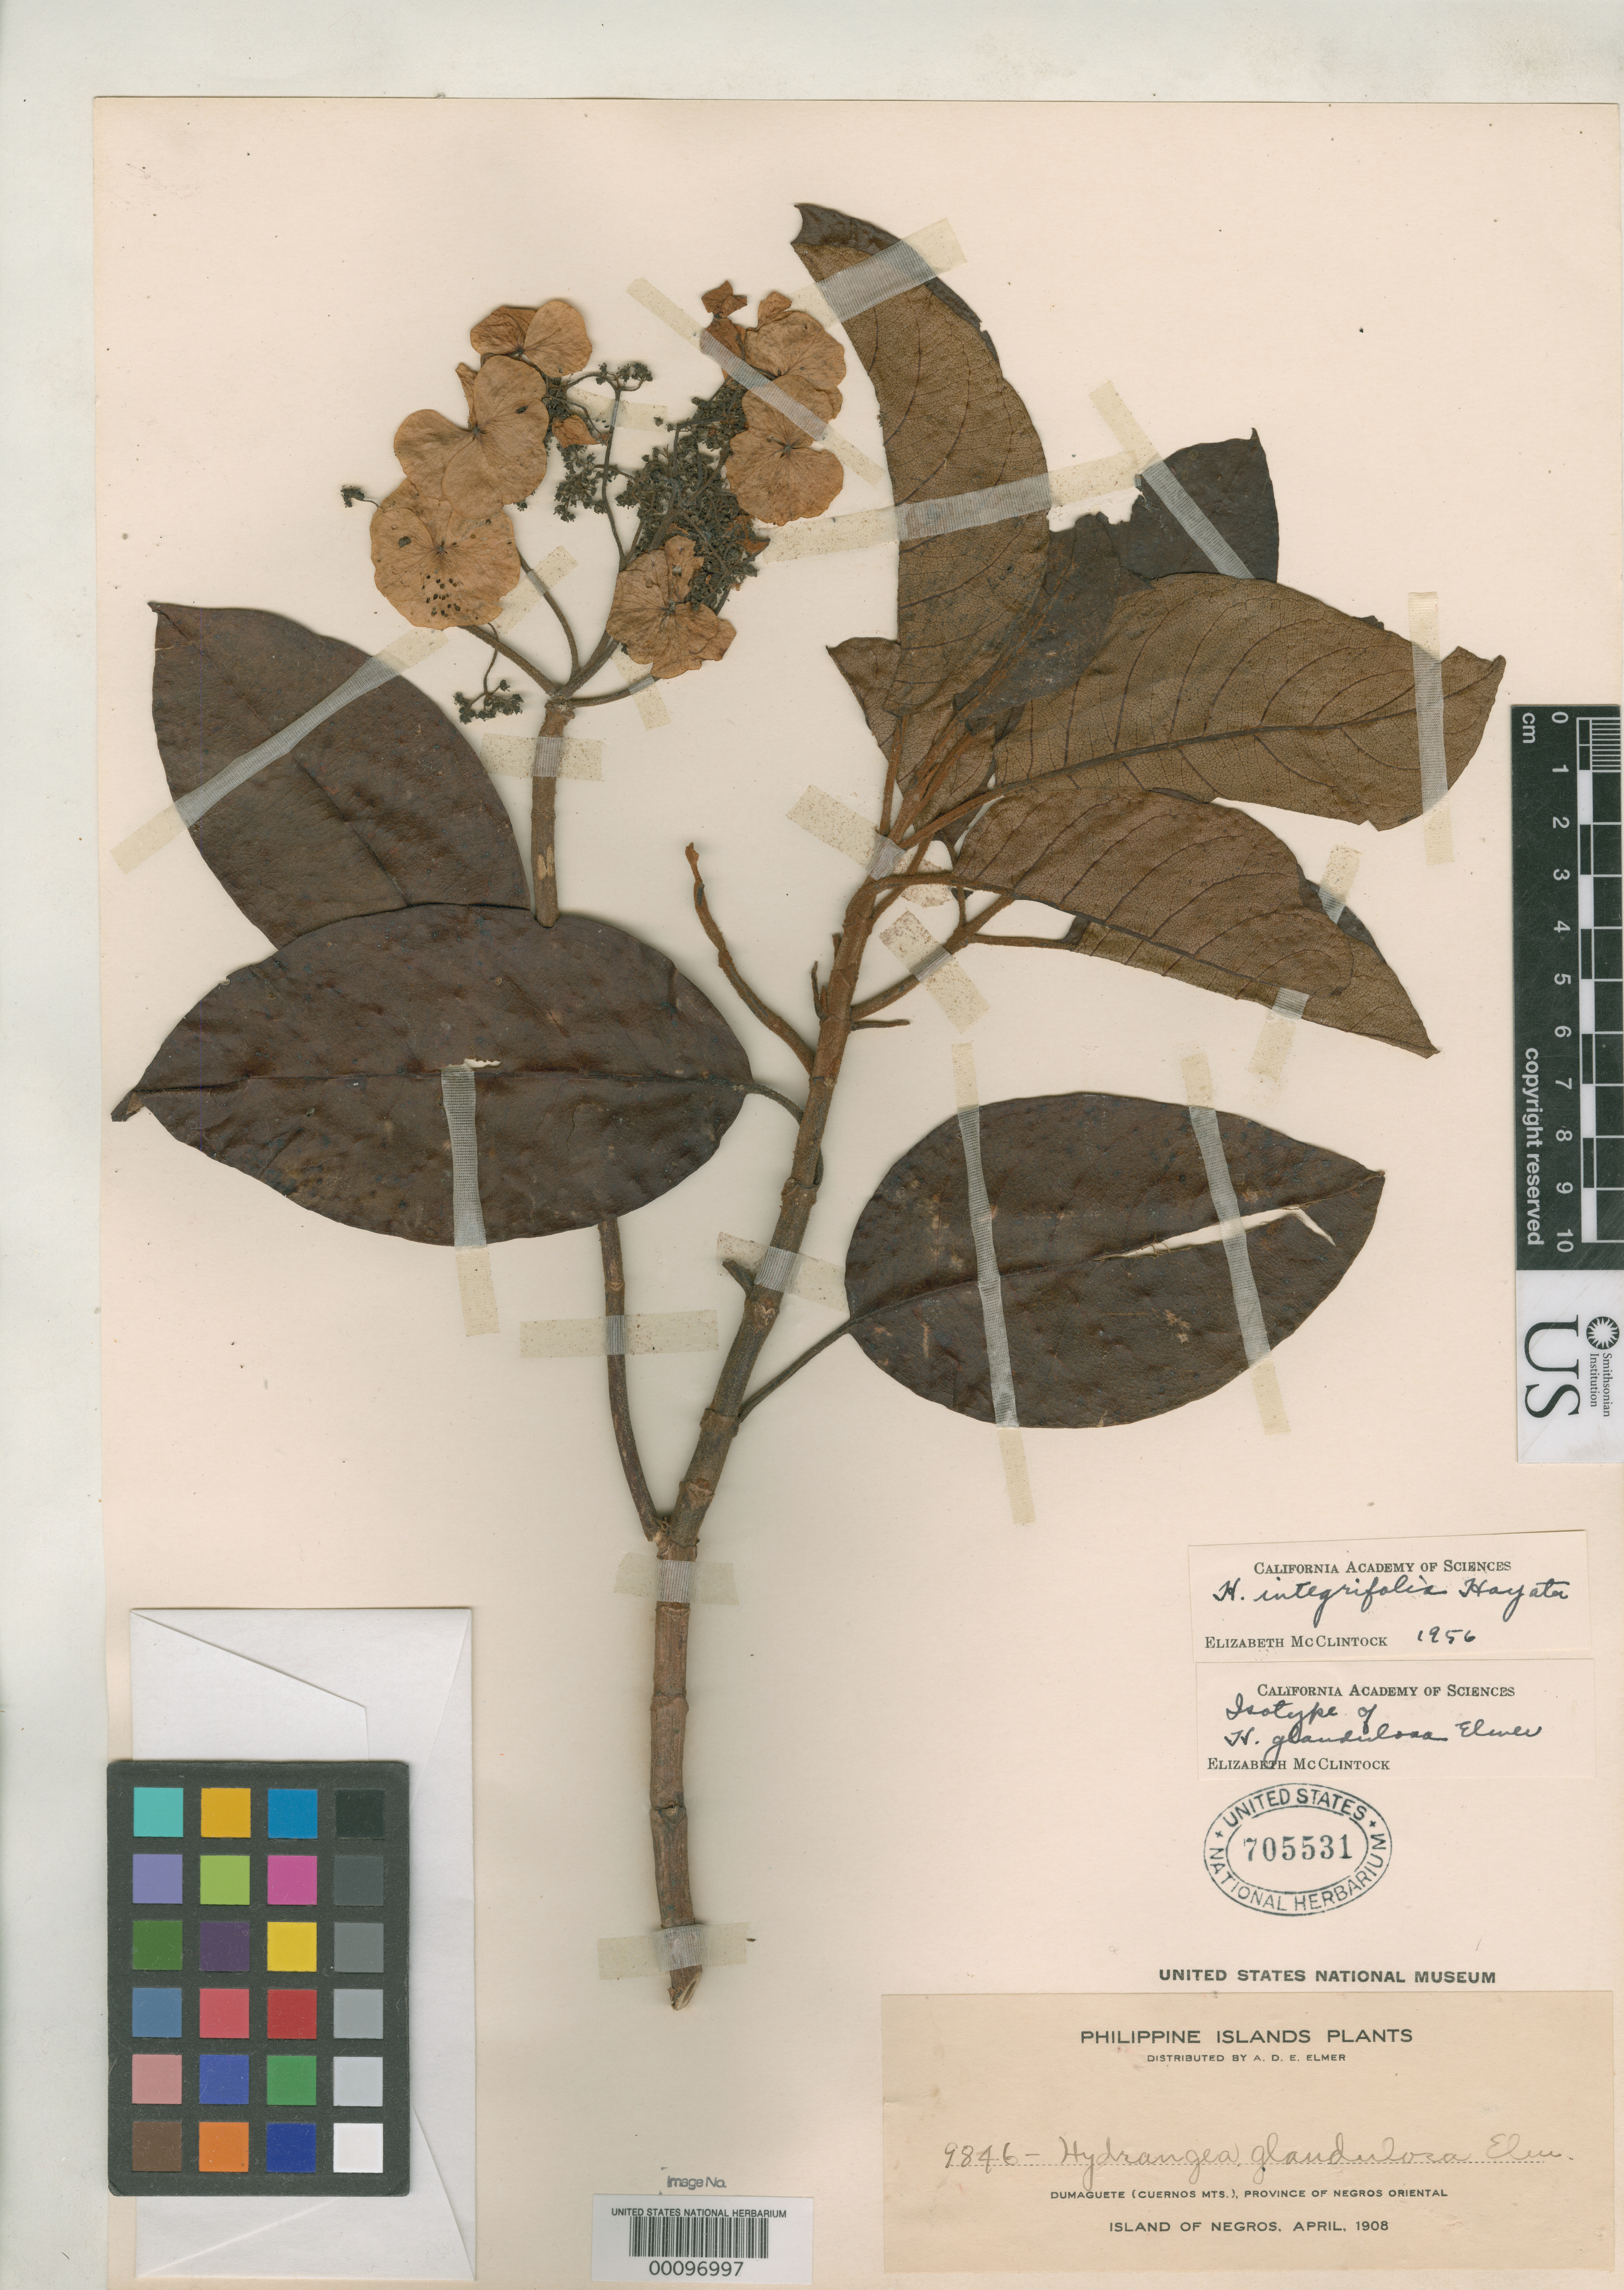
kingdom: Plantae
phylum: Tracheophyta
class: Magnoliopsida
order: Cornales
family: Hydrangeaceae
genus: Hydrangea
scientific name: Hydrangea glandulosa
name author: Elmer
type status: Isotype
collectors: A. D. E. Elmer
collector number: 9846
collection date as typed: Apr 1908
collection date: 1908-04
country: Philippines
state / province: Central Visayas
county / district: Negros Oriental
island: Negros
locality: Dumaguete (Cuernos Mts.).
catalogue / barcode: US 705531